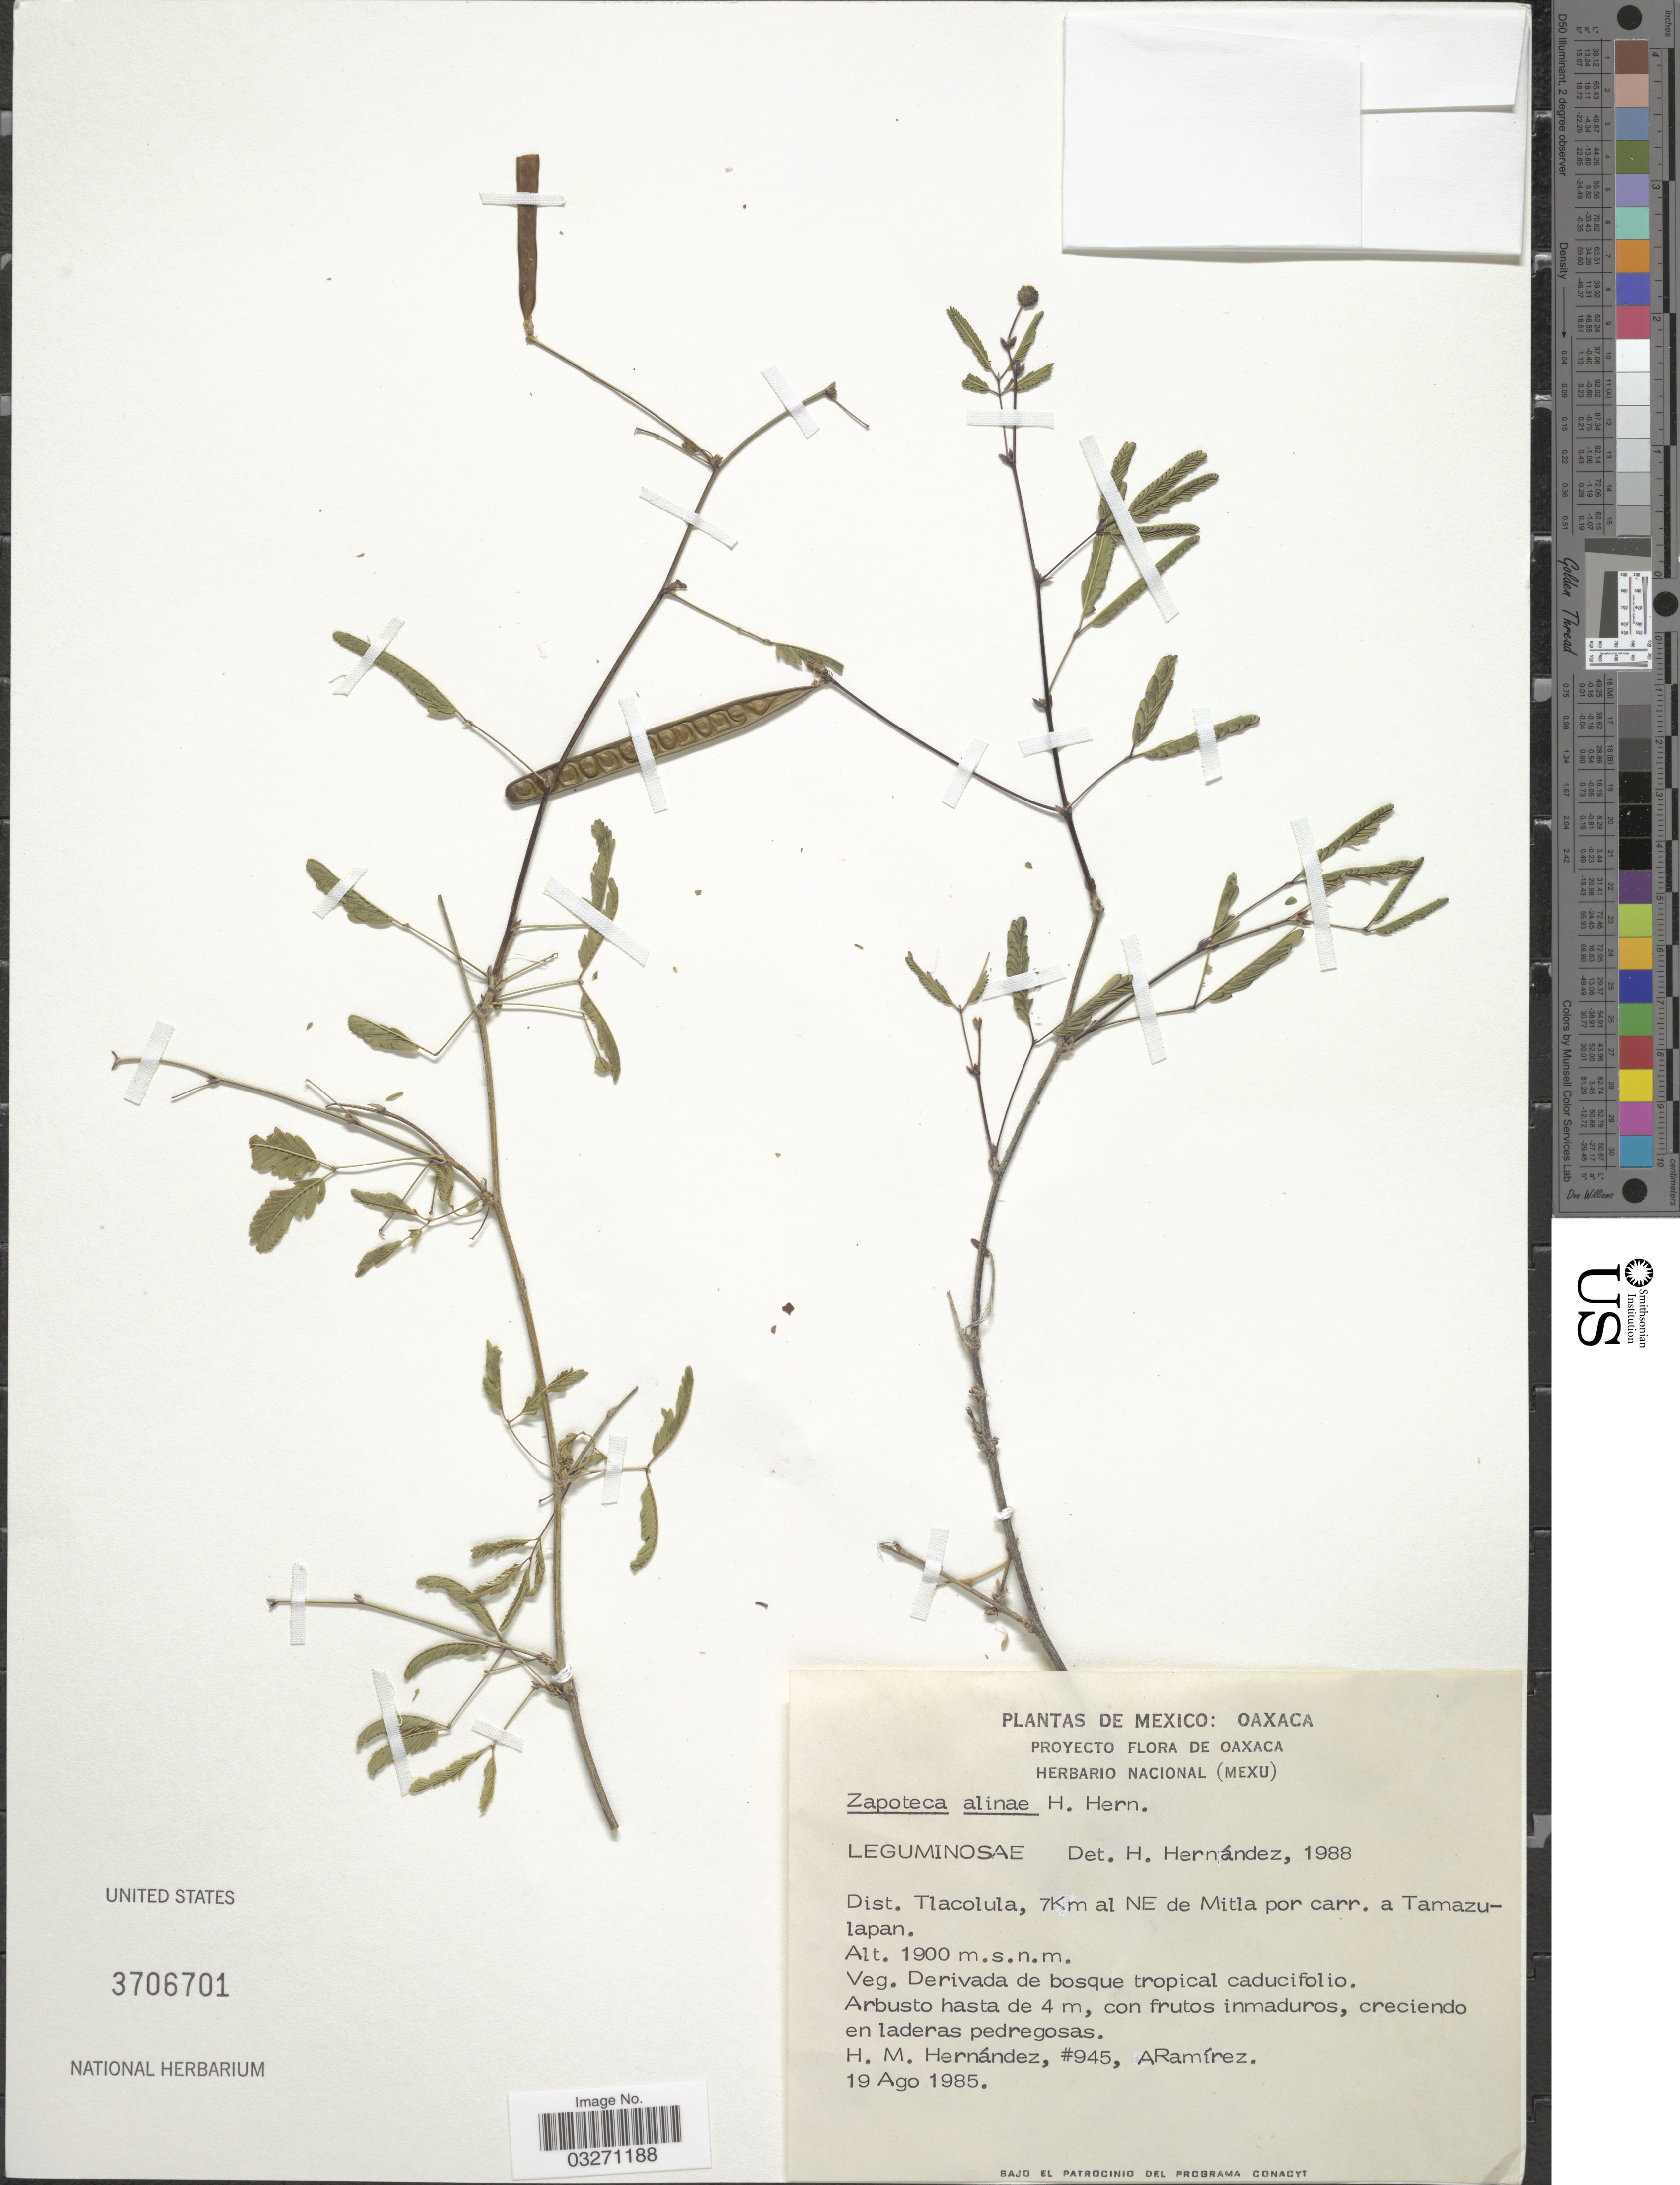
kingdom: Plantae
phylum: Tracheophyta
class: Magnoliopsida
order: Fabales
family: Fabaceae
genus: Zapoteca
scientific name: Zapoteca alinae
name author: H.M. Hern.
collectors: H. M. Hernandez & A. Ramírez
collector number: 945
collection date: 1985-08-19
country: Mexico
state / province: Oaxaca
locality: Dist. Tlacolula, 7Km al NE de Mitla por carr. a Tamazulapan.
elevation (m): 1900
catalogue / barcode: US 3706701